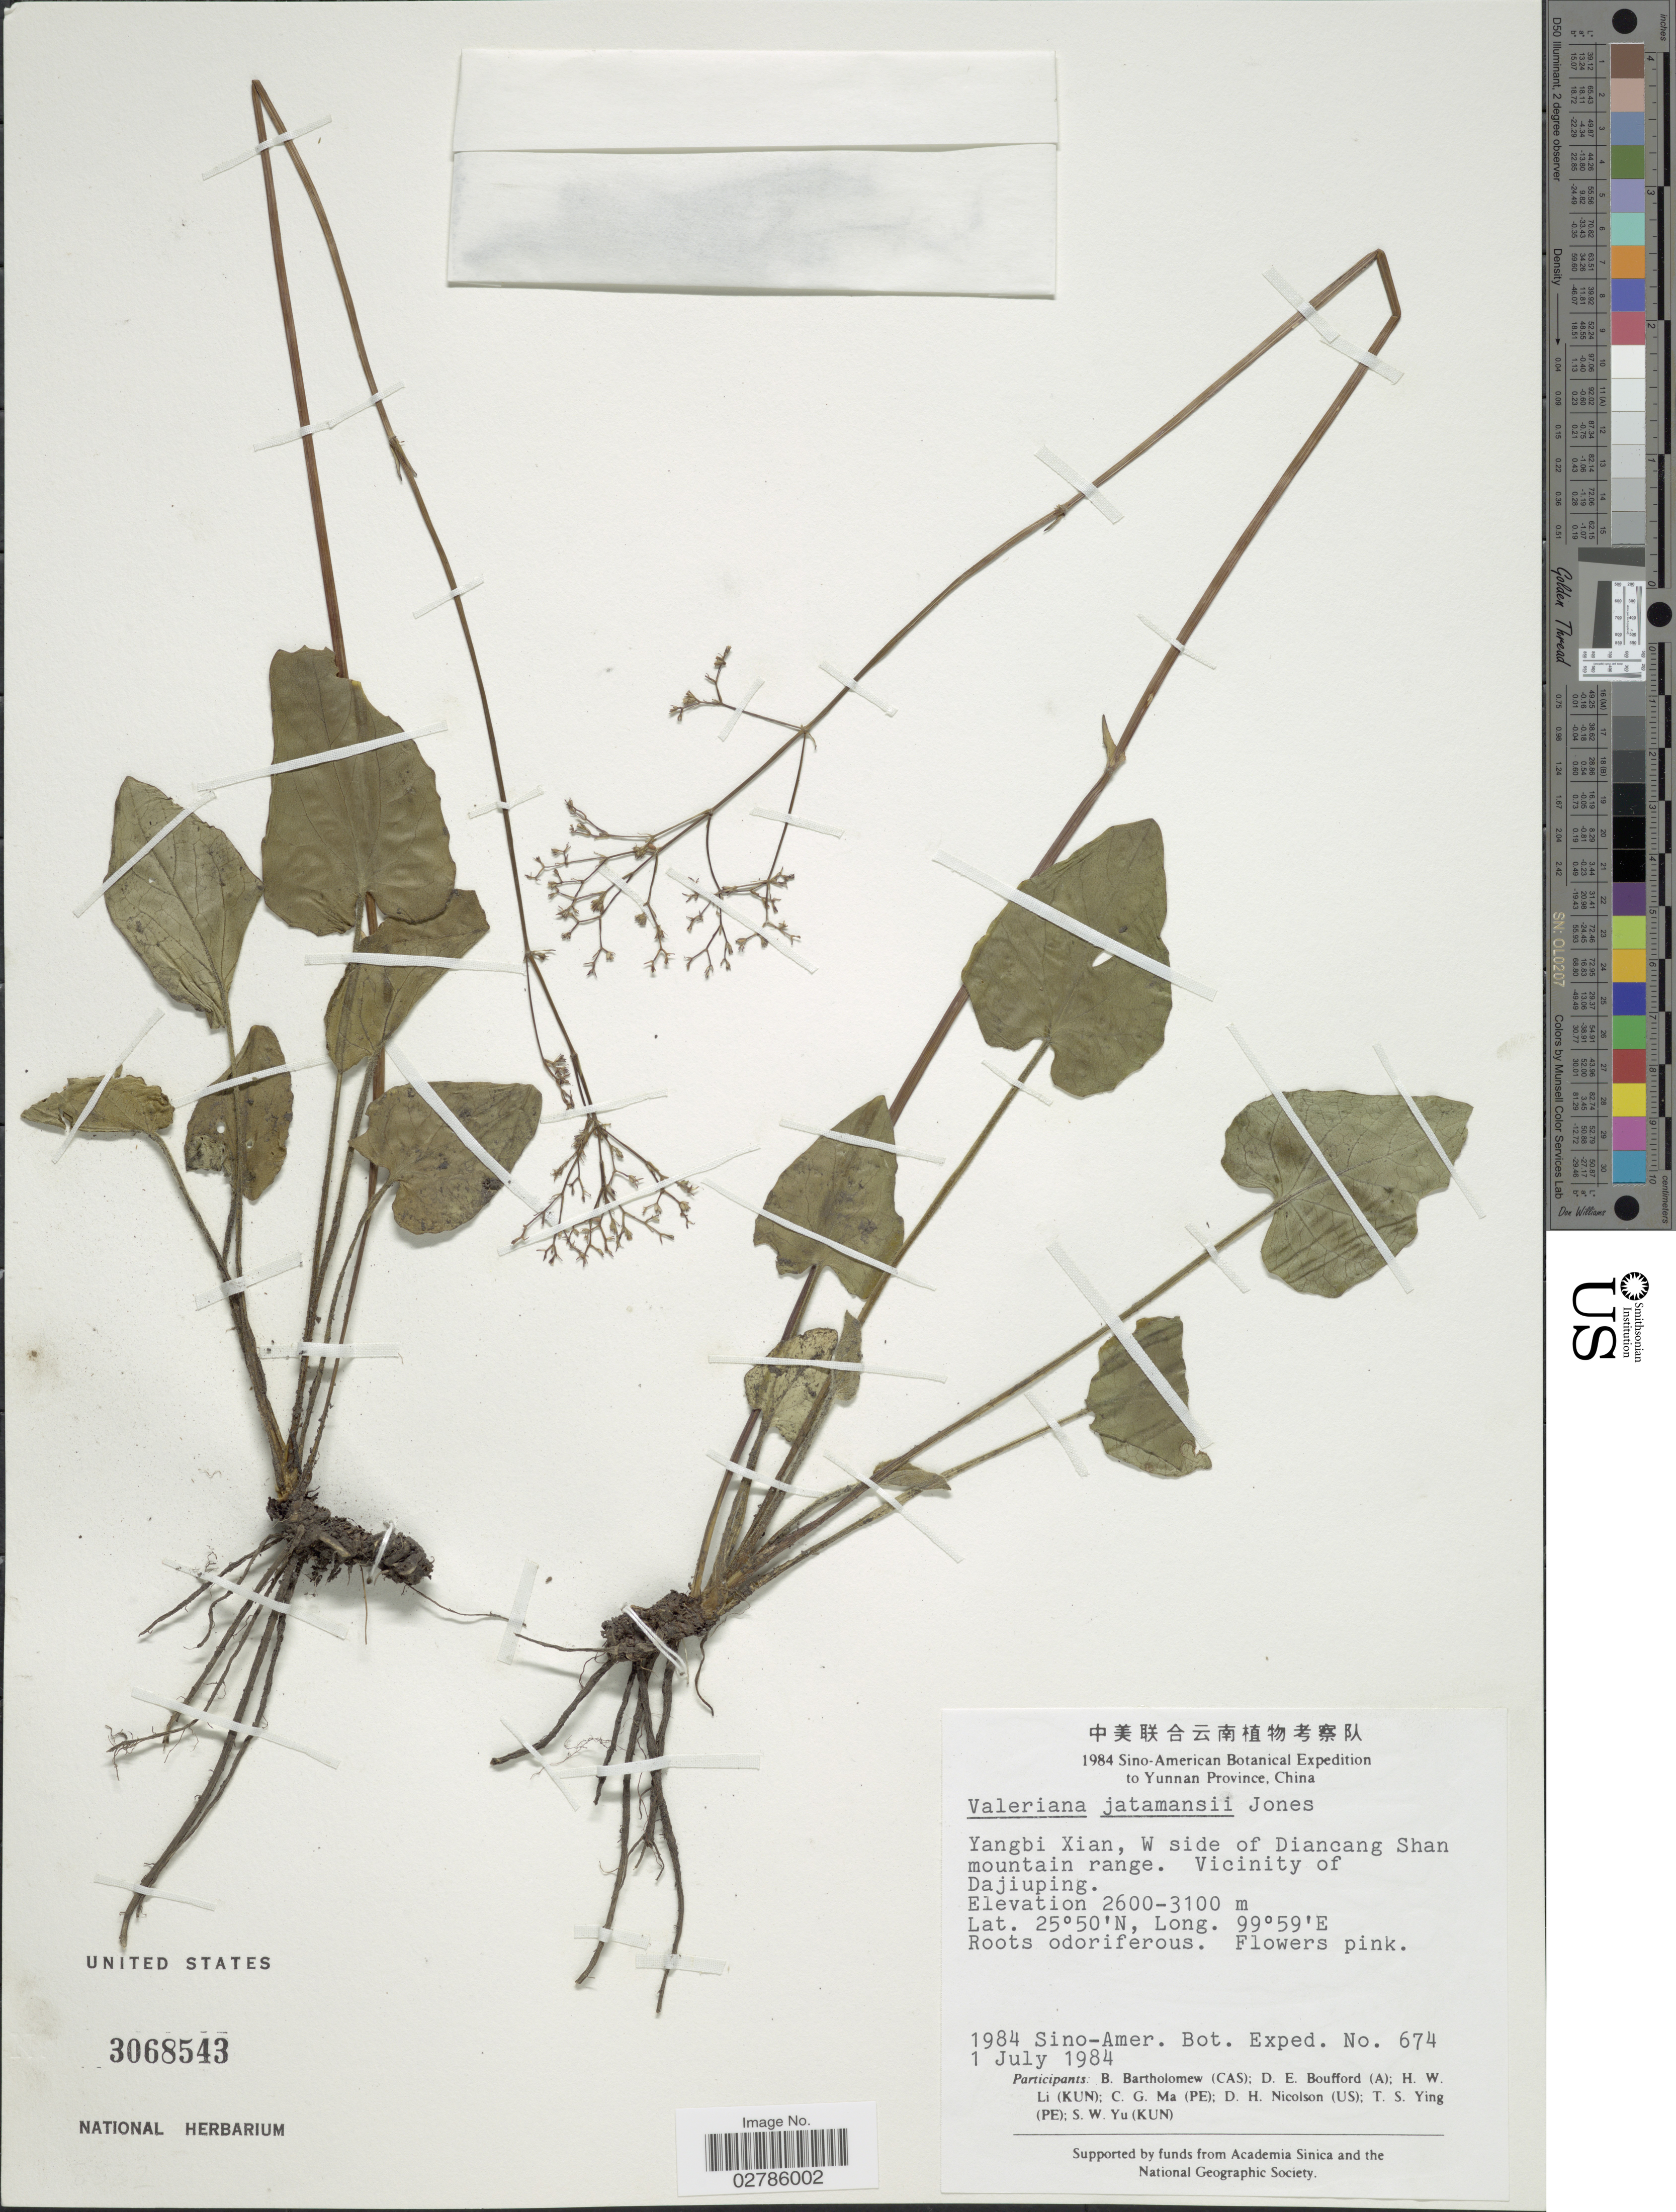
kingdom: Plantae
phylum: Tracheophyta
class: Magnoliopsida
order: Dipsacales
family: Caprifoliaceae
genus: Valeriana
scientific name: Valeriana jatamansi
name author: Jones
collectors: Sino-Amer. Bot. Exped. 1984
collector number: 674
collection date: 1984-07-01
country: China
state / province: Yunnan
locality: Yunnan Province. Yangbi Xian, W side of Diancang Shan mountain range. Vicinity of Dajiuping.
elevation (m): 2600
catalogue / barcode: US 3068543